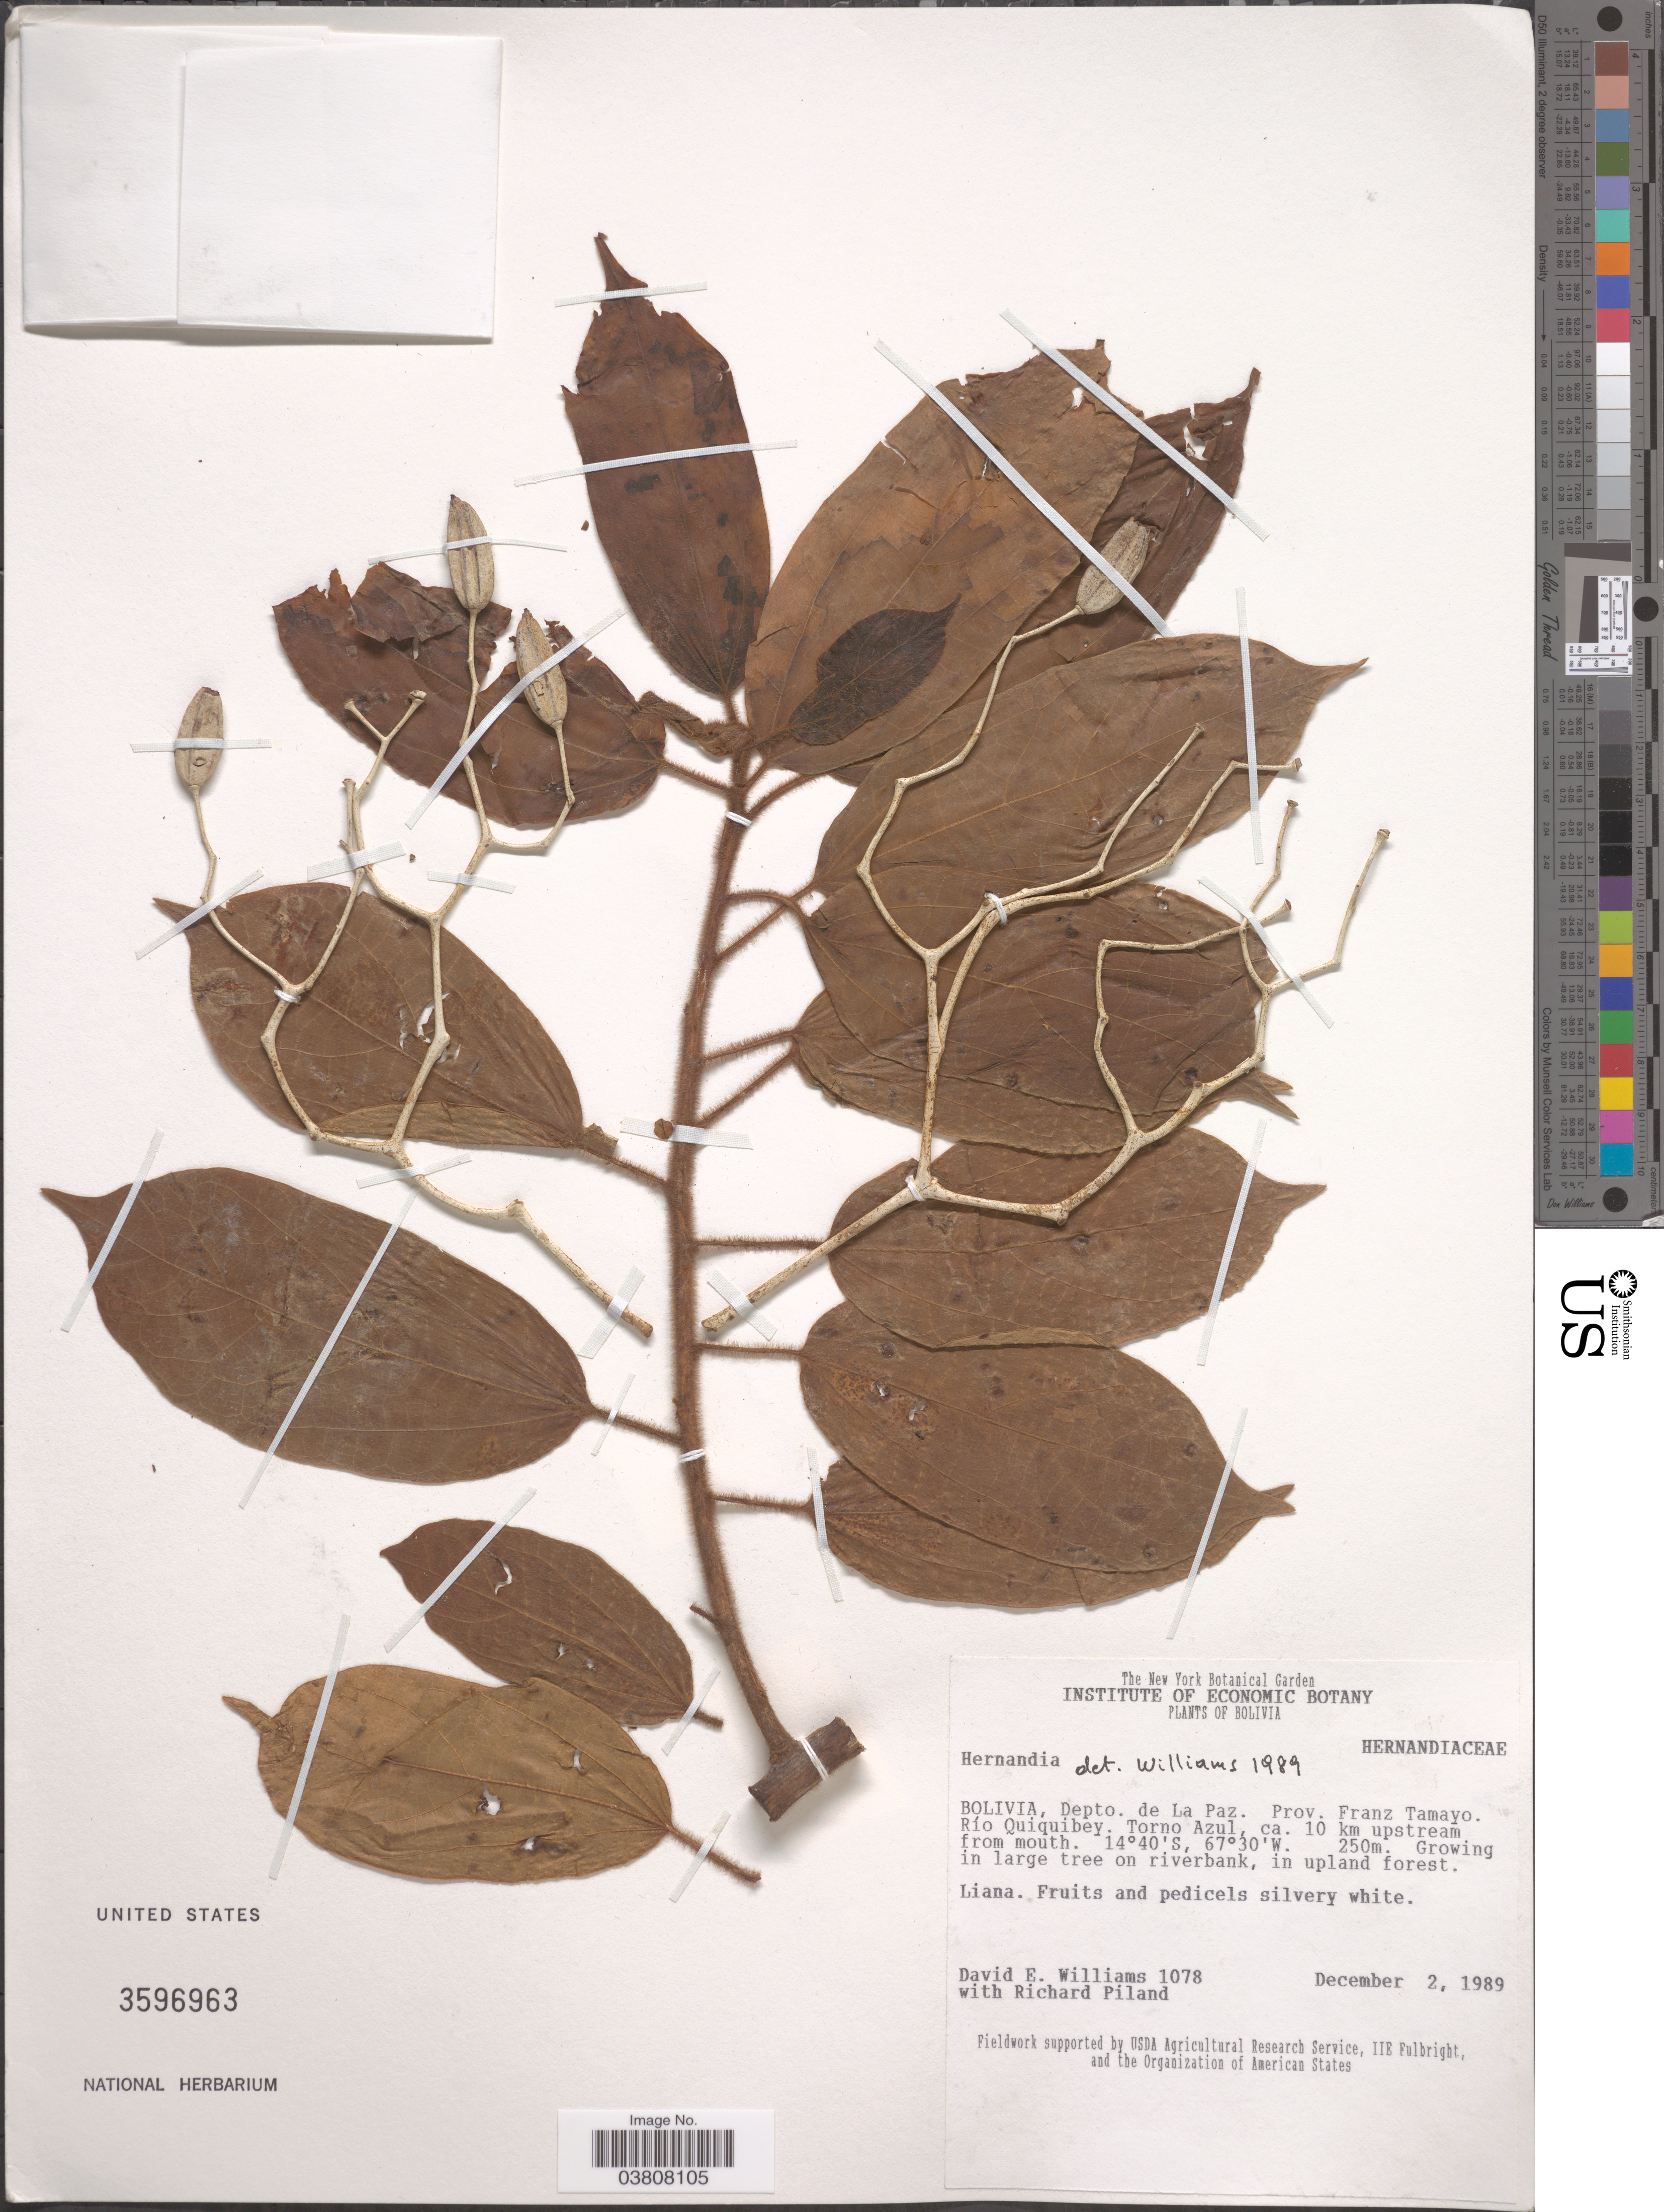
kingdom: Plantae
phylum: Tracheophyta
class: Magnoliopsida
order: Laurales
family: Hernandiaceae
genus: Hernandia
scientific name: Hernandia sp.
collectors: D. E. Williams & R. Piland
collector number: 1078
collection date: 1989-12-02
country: Bolivia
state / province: La Paz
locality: Depto. de La Paz. Prov. Franz Tamayo. Río Quiquibey. Torno Azul, ca. 10 km upstream from mouth.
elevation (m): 250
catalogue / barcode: US 3596963